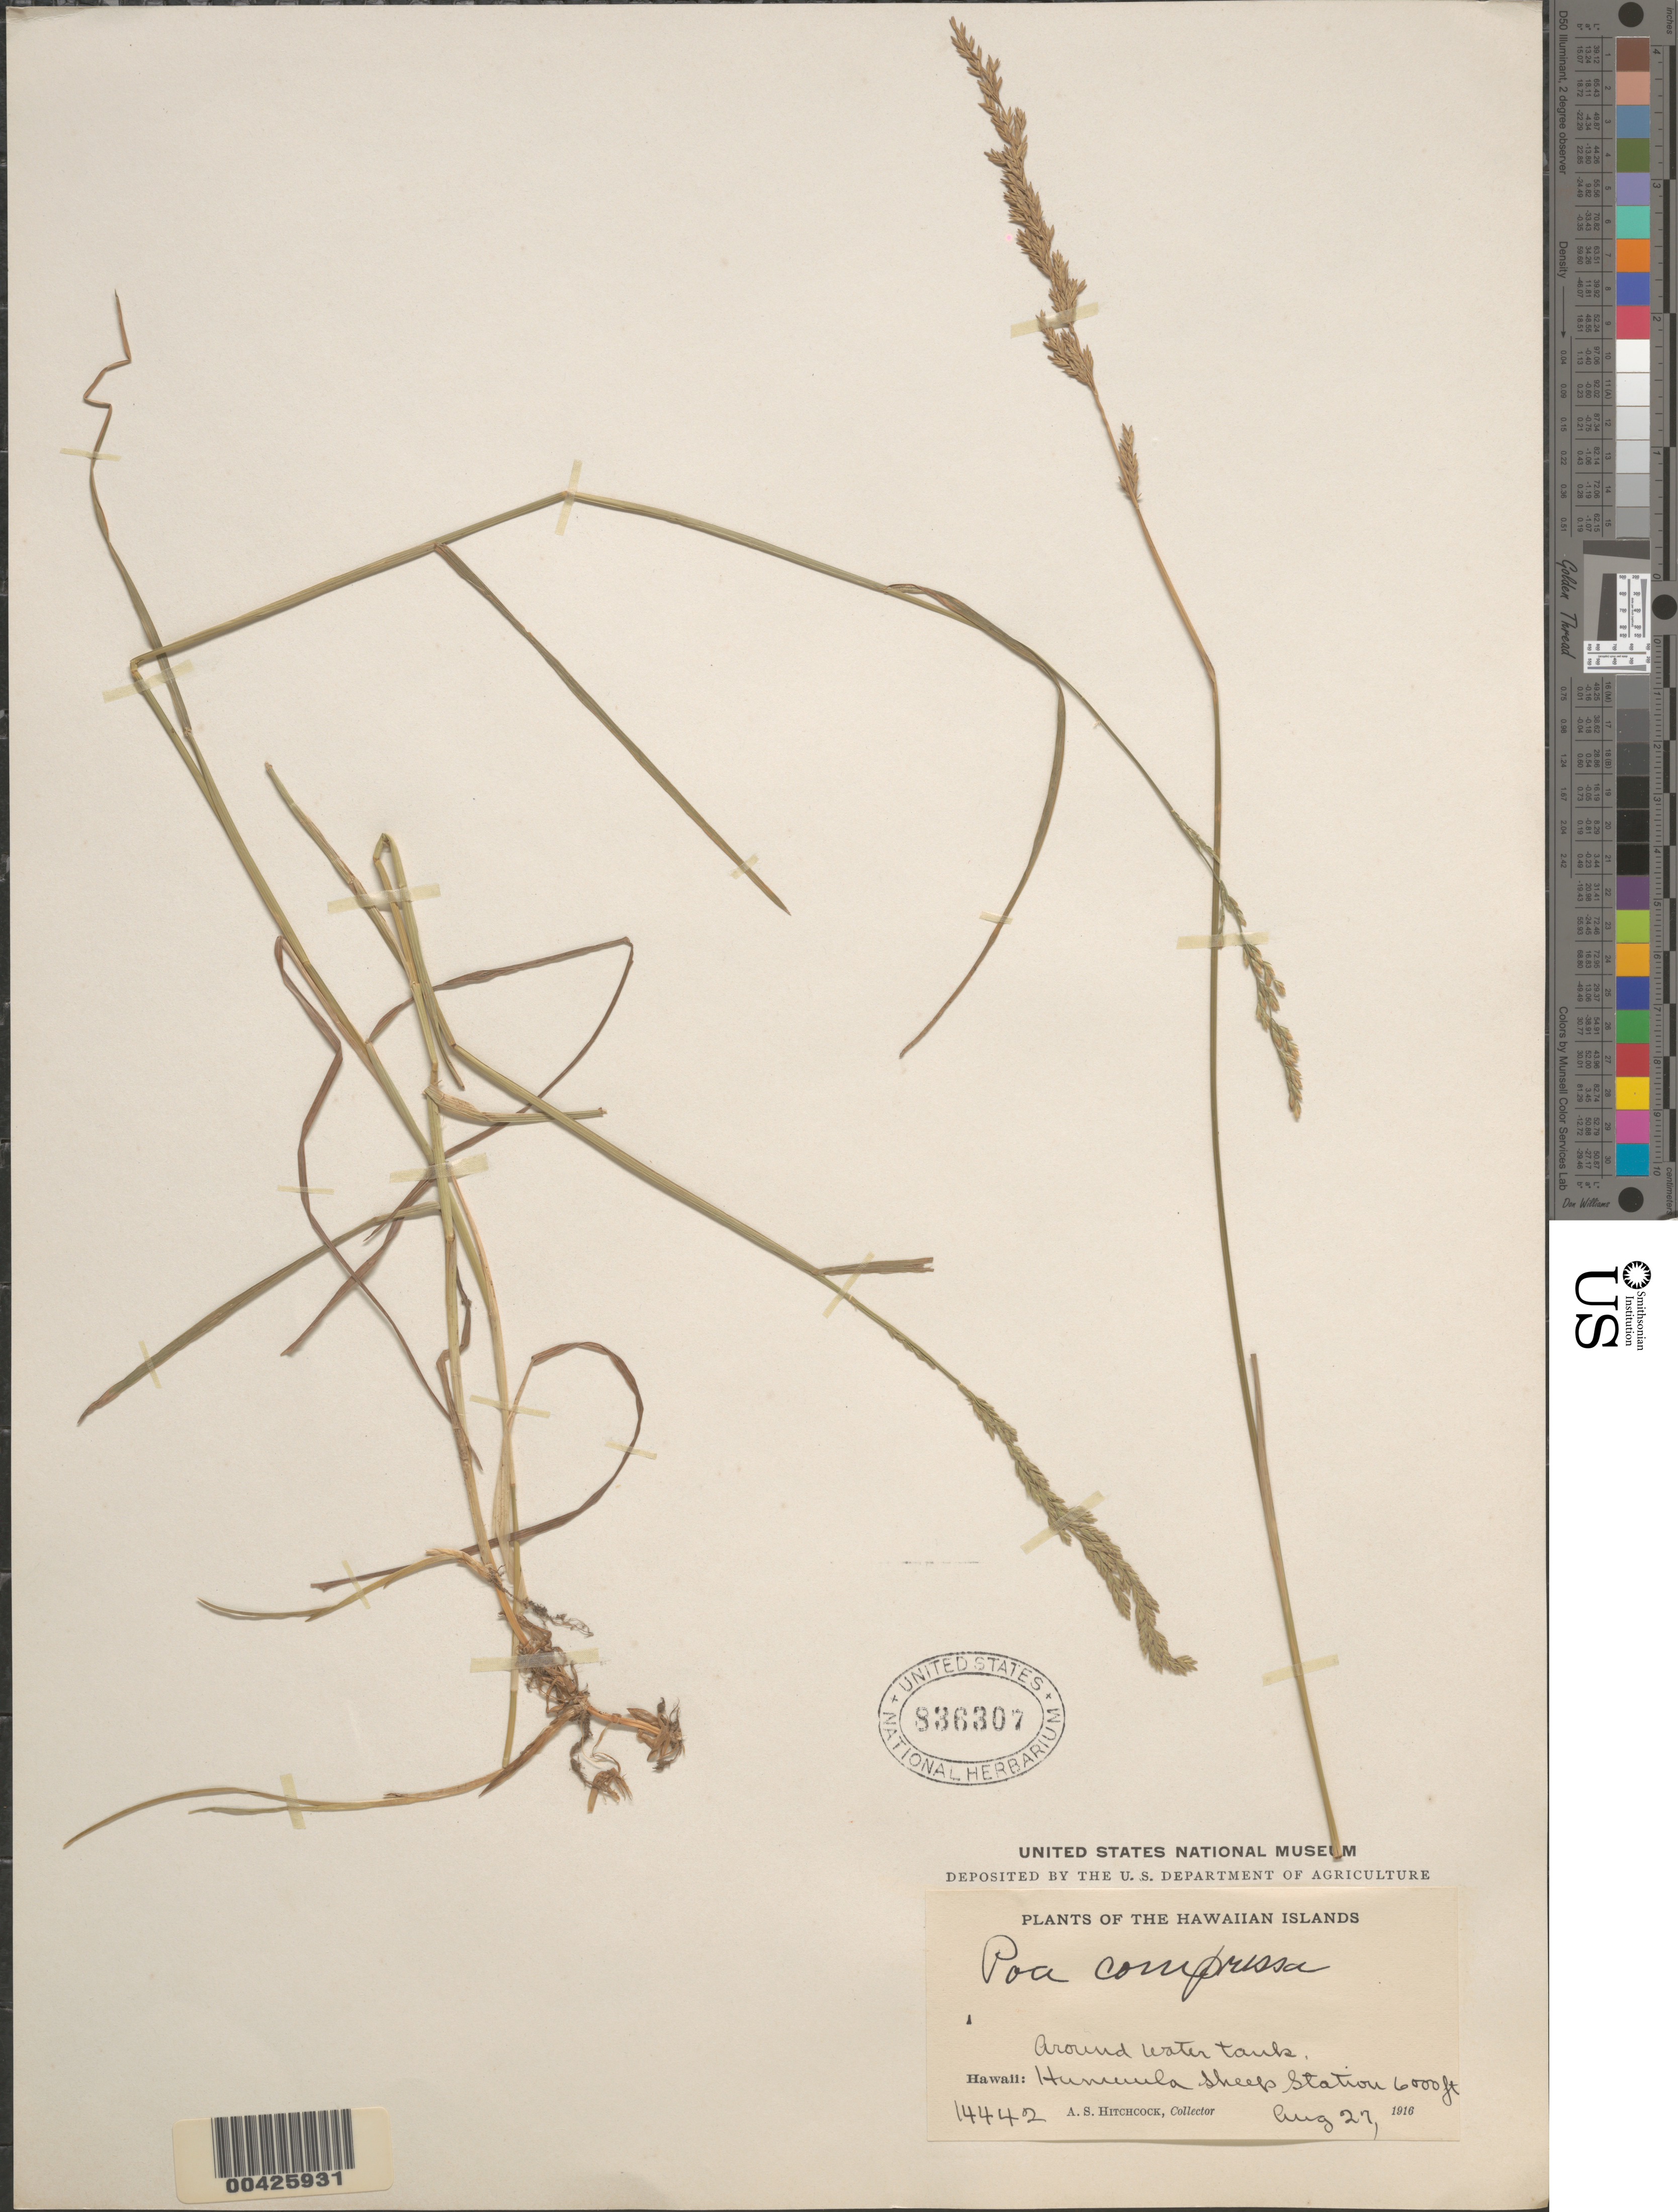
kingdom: Plantae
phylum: Tracheophyta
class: Liliopsida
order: Poales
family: Poaceae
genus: Poa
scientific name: Poa compressa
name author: L.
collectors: A. S. Hitchcock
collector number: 14442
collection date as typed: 27 Aug 1916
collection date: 1916-08-27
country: United States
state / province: Hawaii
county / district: Hawaii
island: Hawaii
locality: Humuula Sheep Station, around water tank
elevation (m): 1829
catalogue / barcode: US 836307